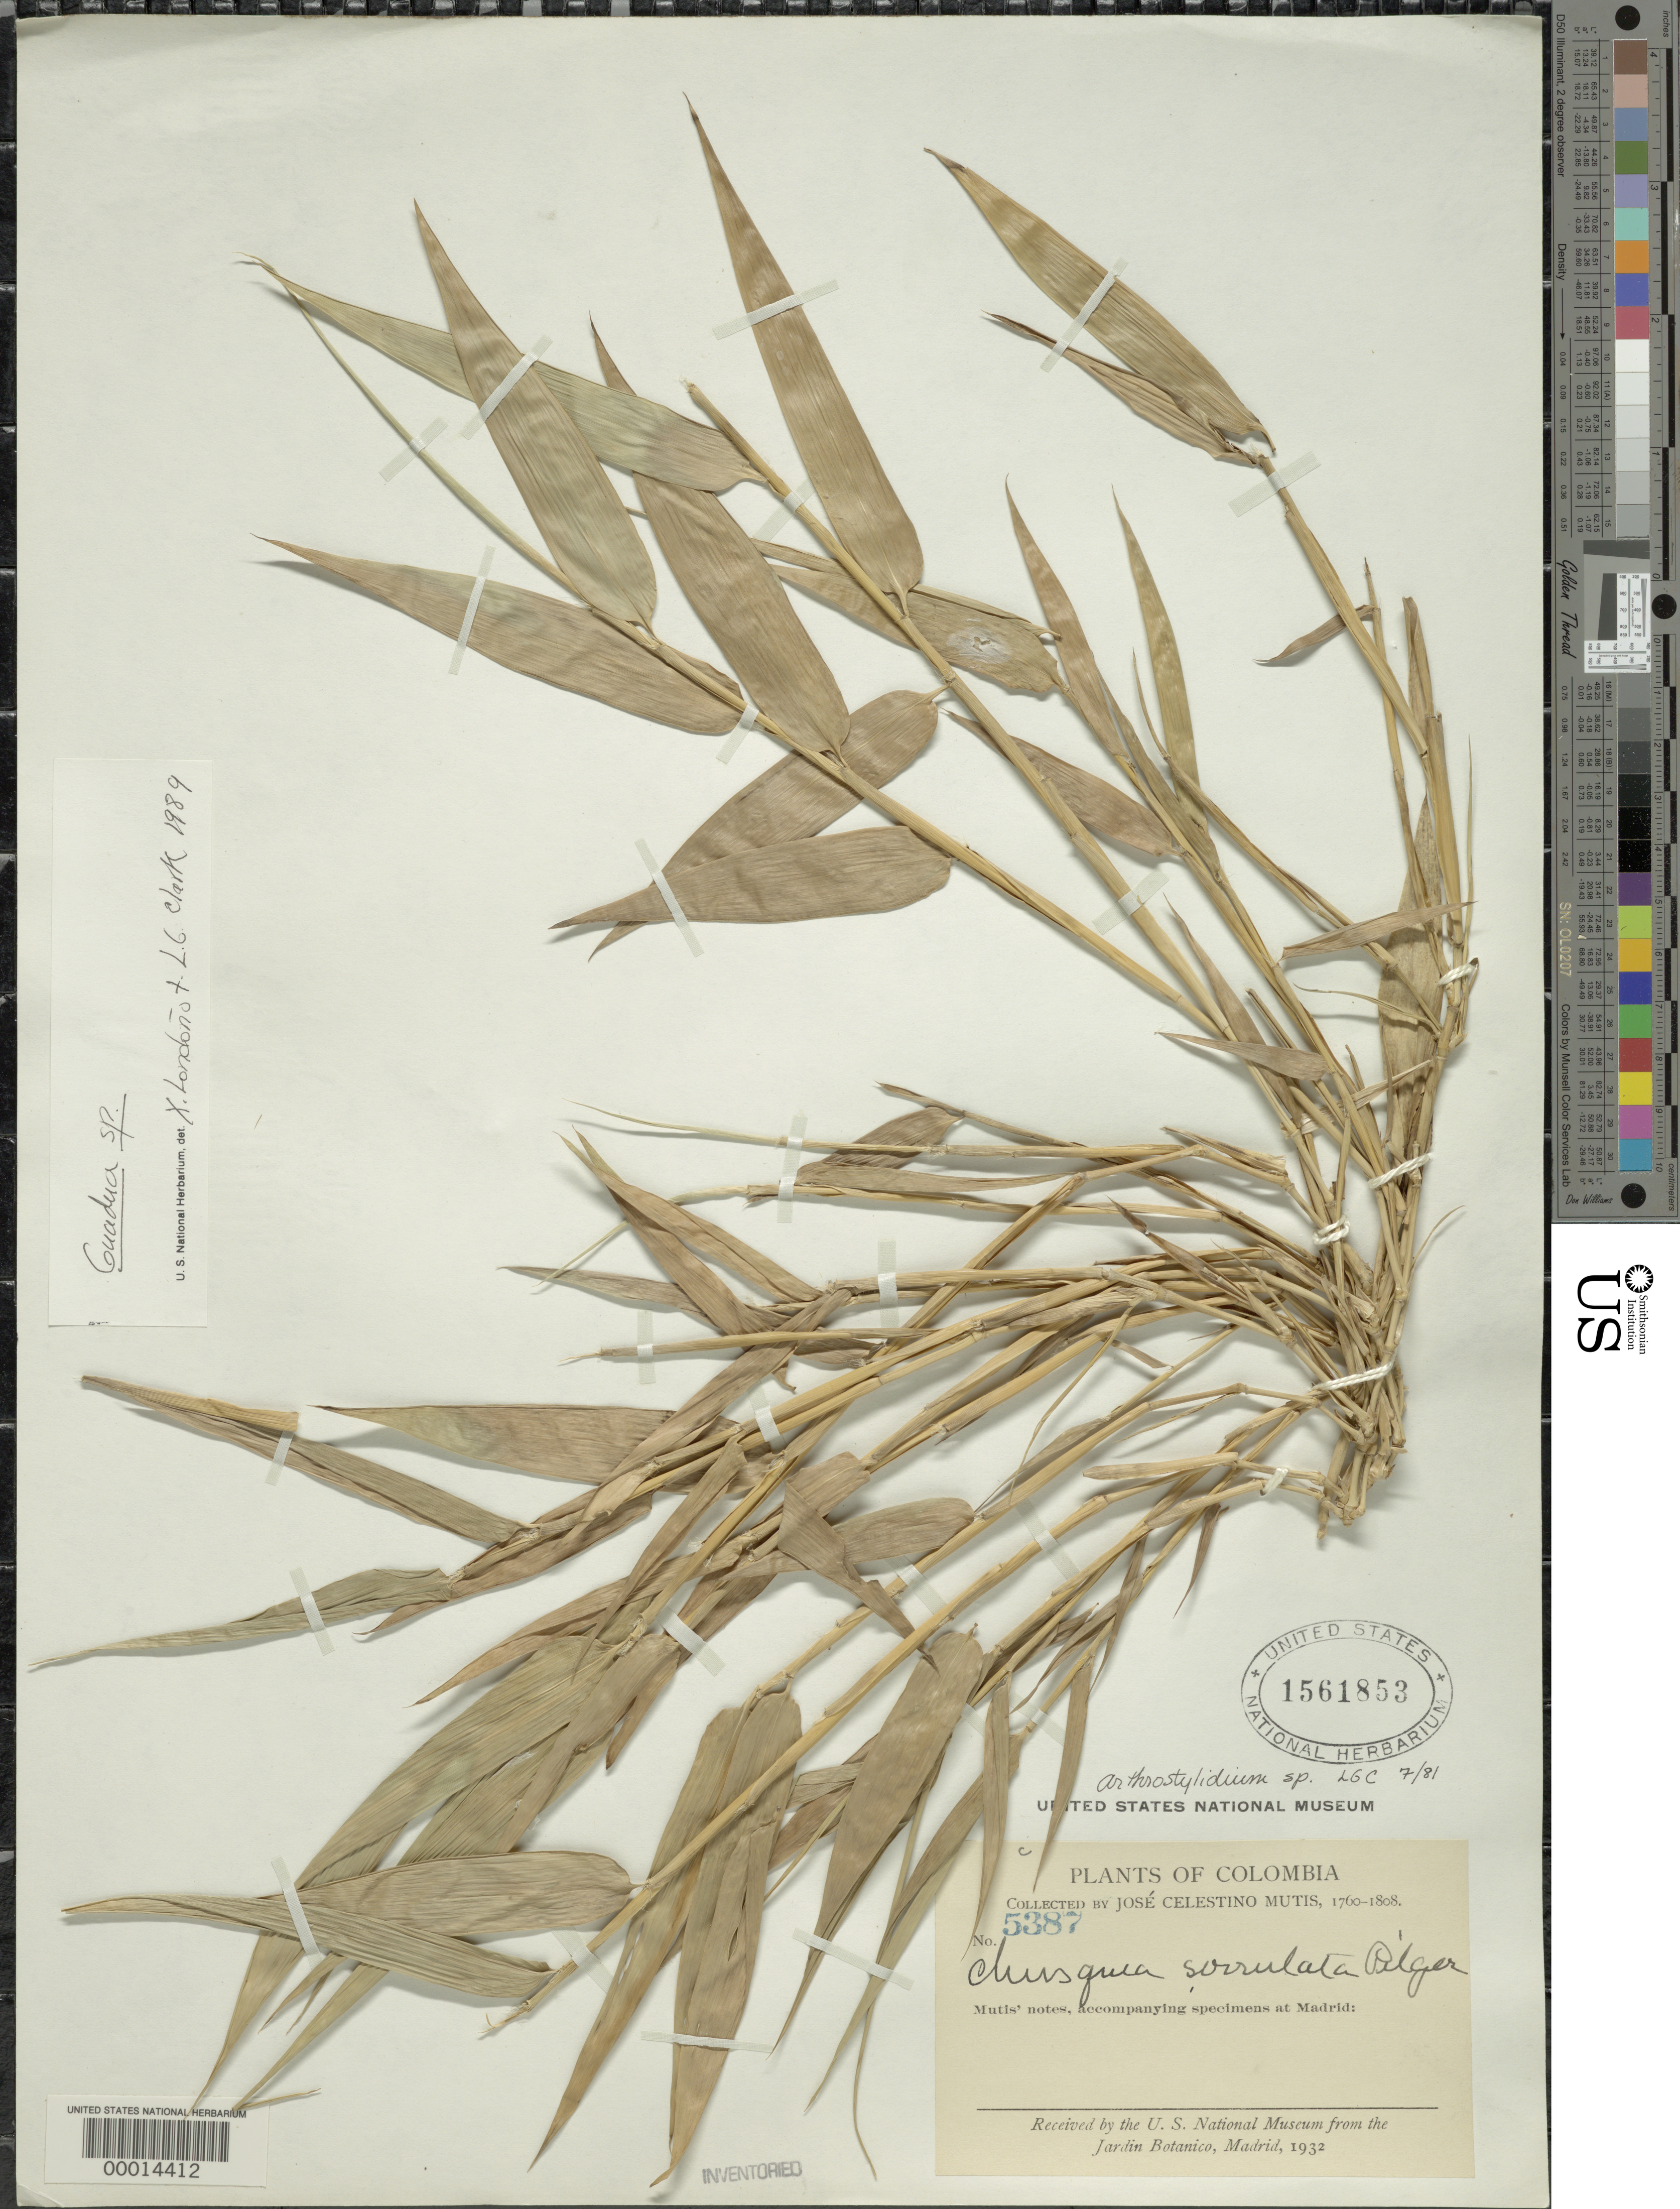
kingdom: Plantae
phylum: Tracheophyta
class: Liliopsida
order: Poales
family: Poaceae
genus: Guadua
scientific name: Guadua sp.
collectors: J. C. B. Mutis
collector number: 5387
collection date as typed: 1760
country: Colombia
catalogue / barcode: US 1561853